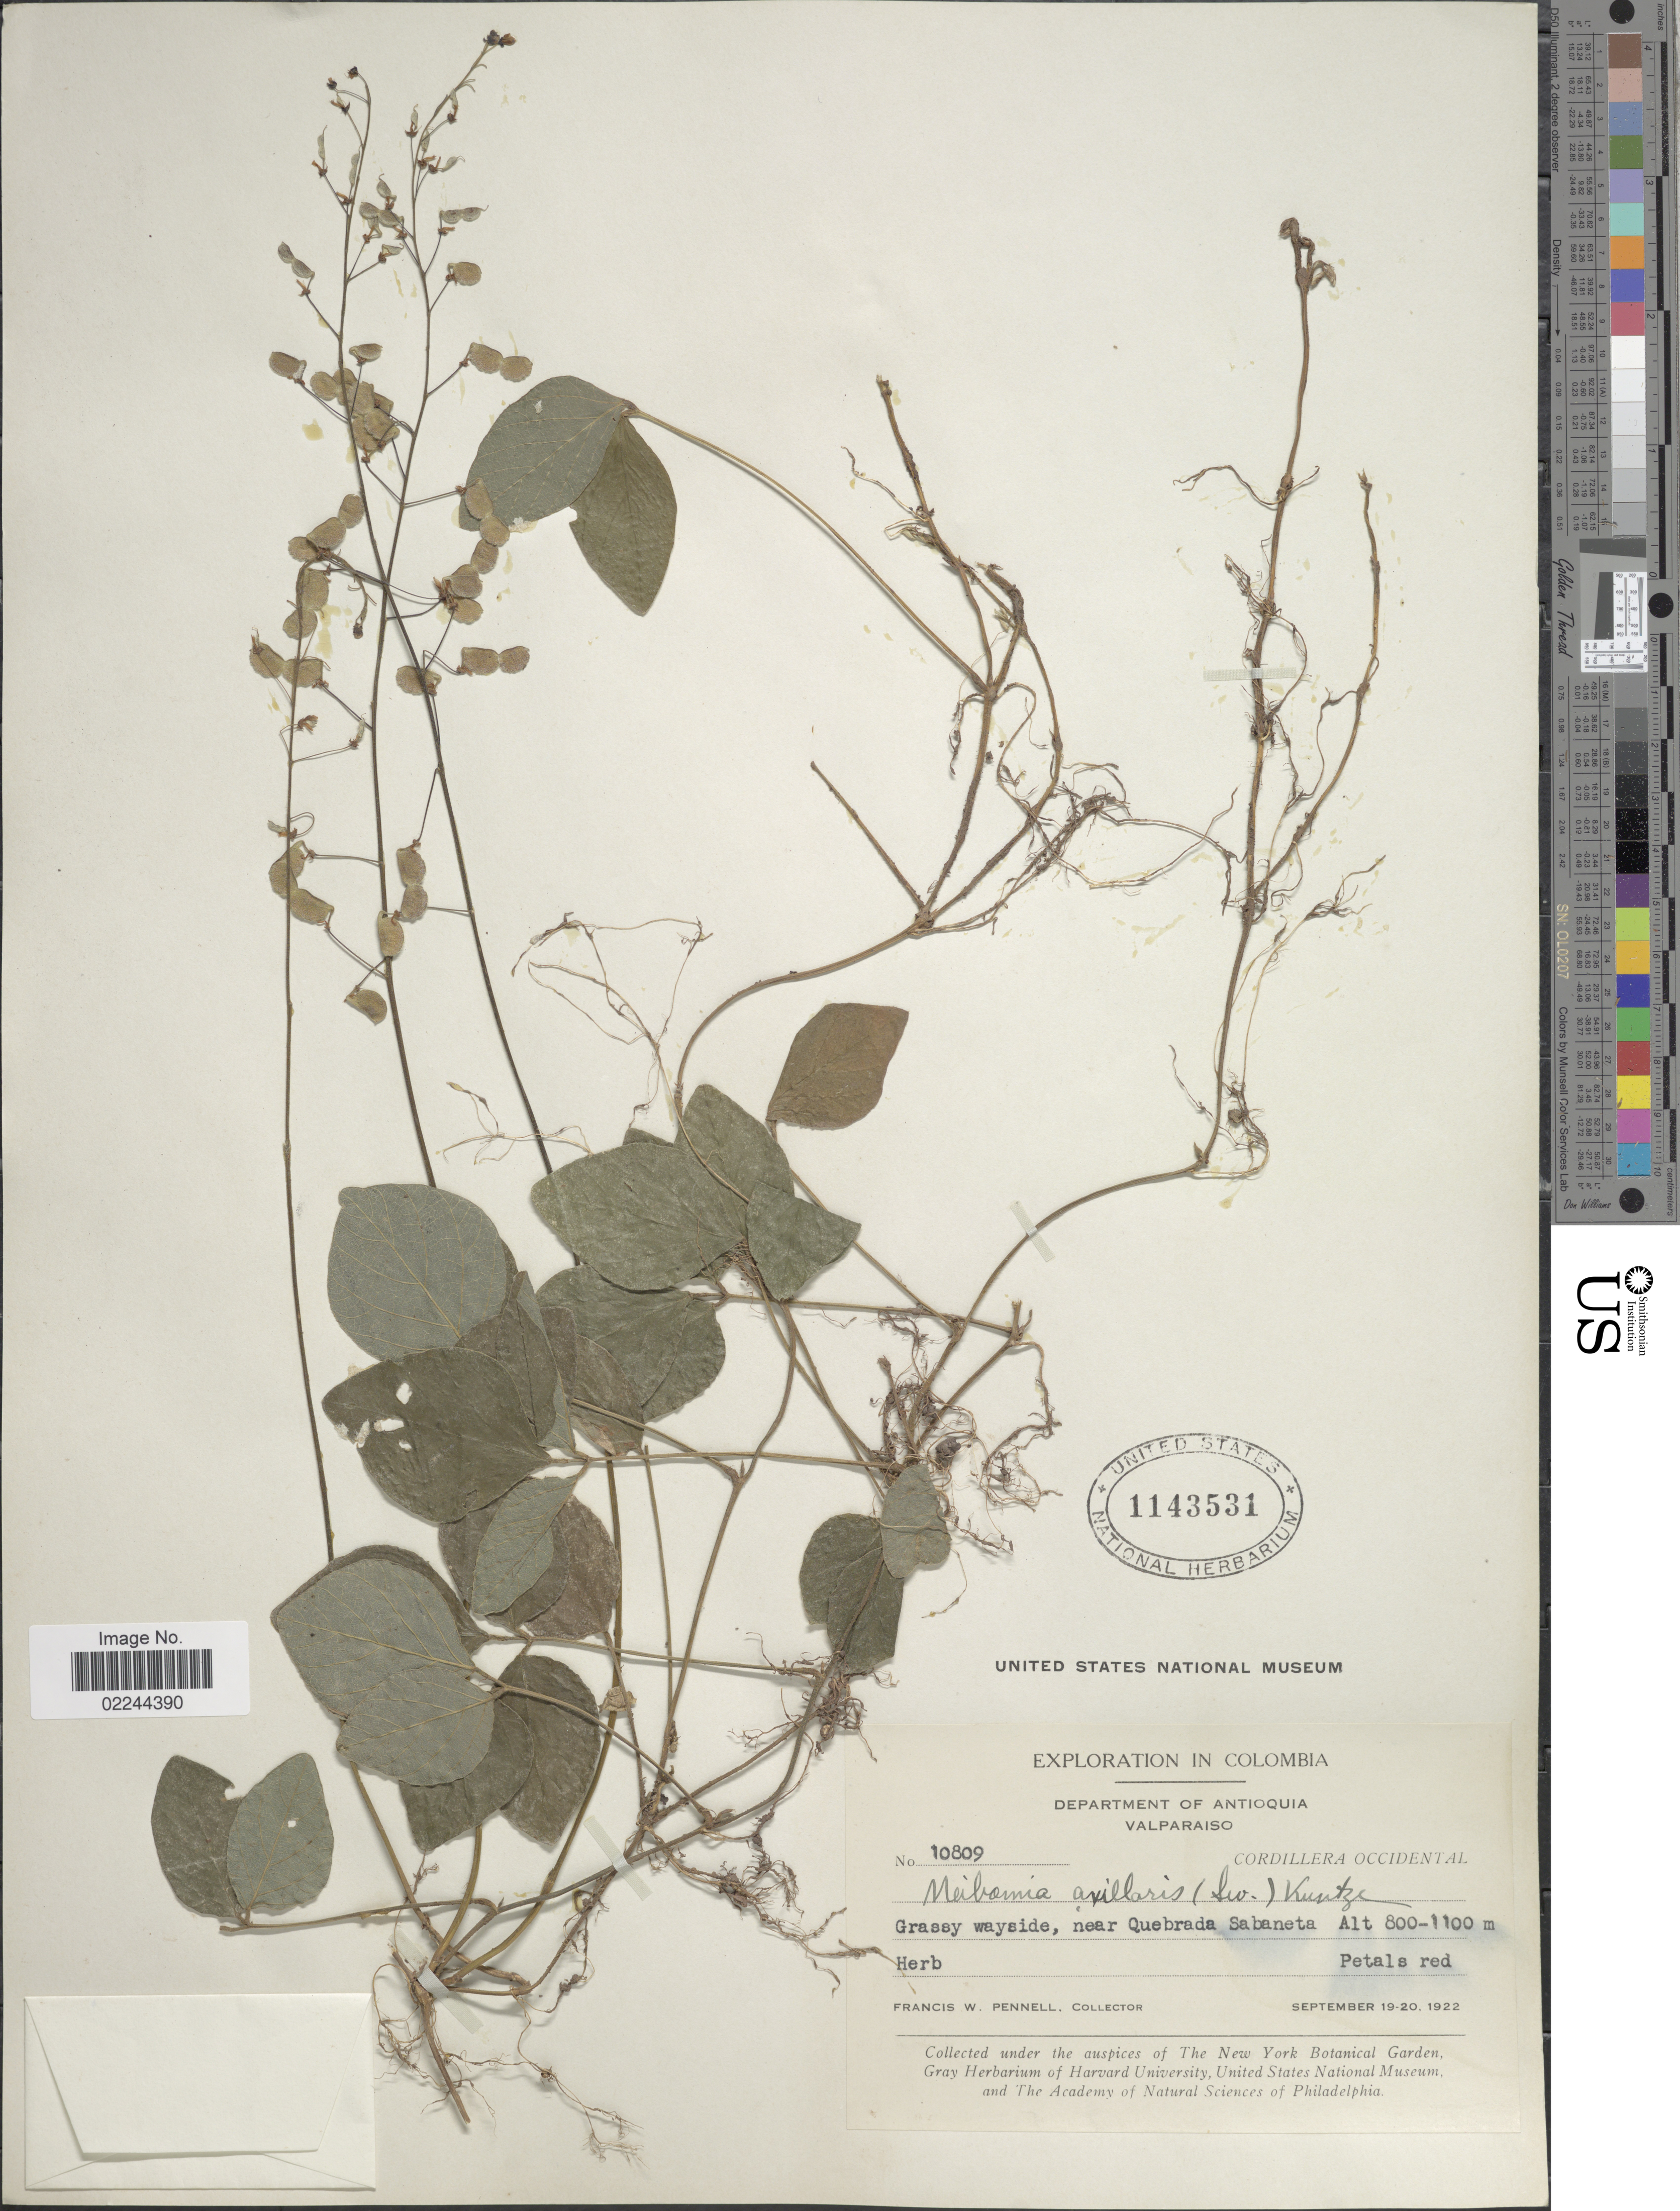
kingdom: Plantae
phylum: Tracheophyta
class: Magnoliopsida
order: Fabales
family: Fabaceae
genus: Desmodium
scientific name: Desmodium axillare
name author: (Sw.) DC.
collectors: F. W. Pennell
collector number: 10809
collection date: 1922-09-19/1922-09-20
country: Colombia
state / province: Antioquia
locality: Department of Antioquia. Valparaiso. Cordillera Occidental. Grassy wayside, near Quebrada Sabaneta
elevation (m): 800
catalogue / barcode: US 1143531